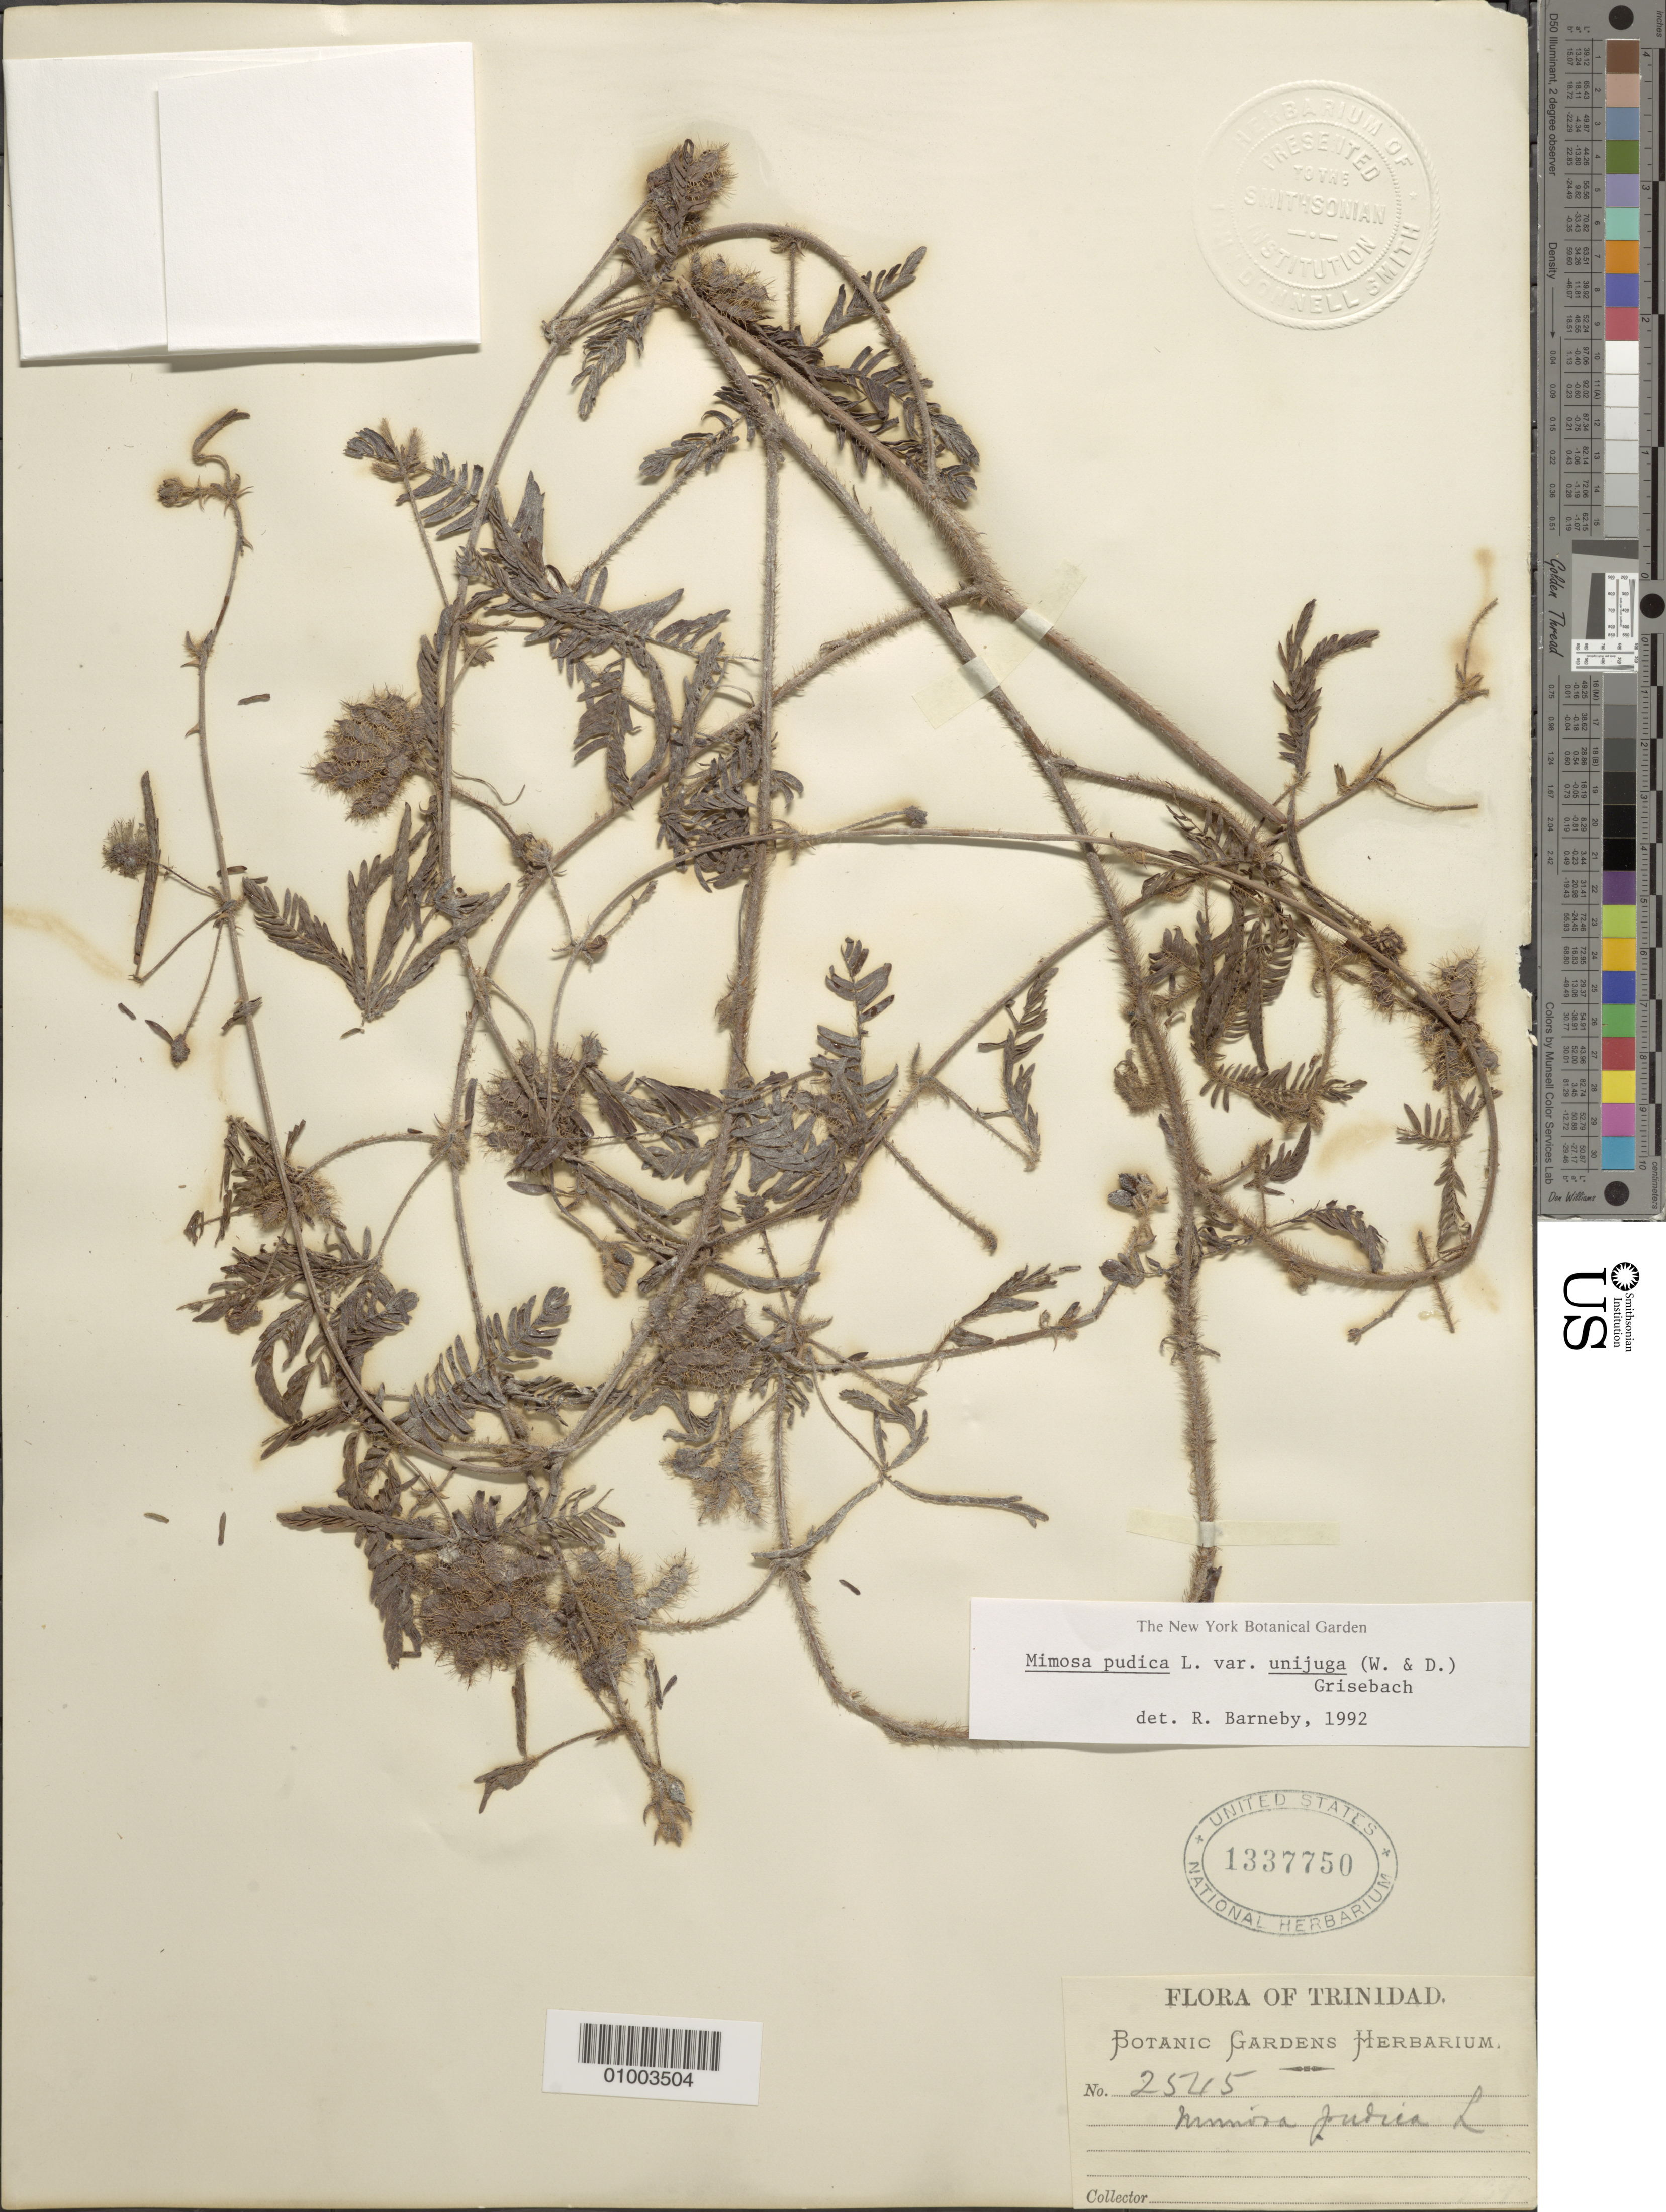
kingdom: Plantae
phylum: Tracheophyta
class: Magnoliopsida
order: Fabales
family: Fabaceae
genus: Mimosa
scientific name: Mimosa pudica var. unijuga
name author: (Walp. & Duchass.) Griseb.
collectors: F. Walpole & -. Duchassaing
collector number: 25215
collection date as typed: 1850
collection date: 1850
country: Trinidad and Tobago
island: Trinidad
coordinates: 0 N, 0 E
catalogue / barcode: US 1337750